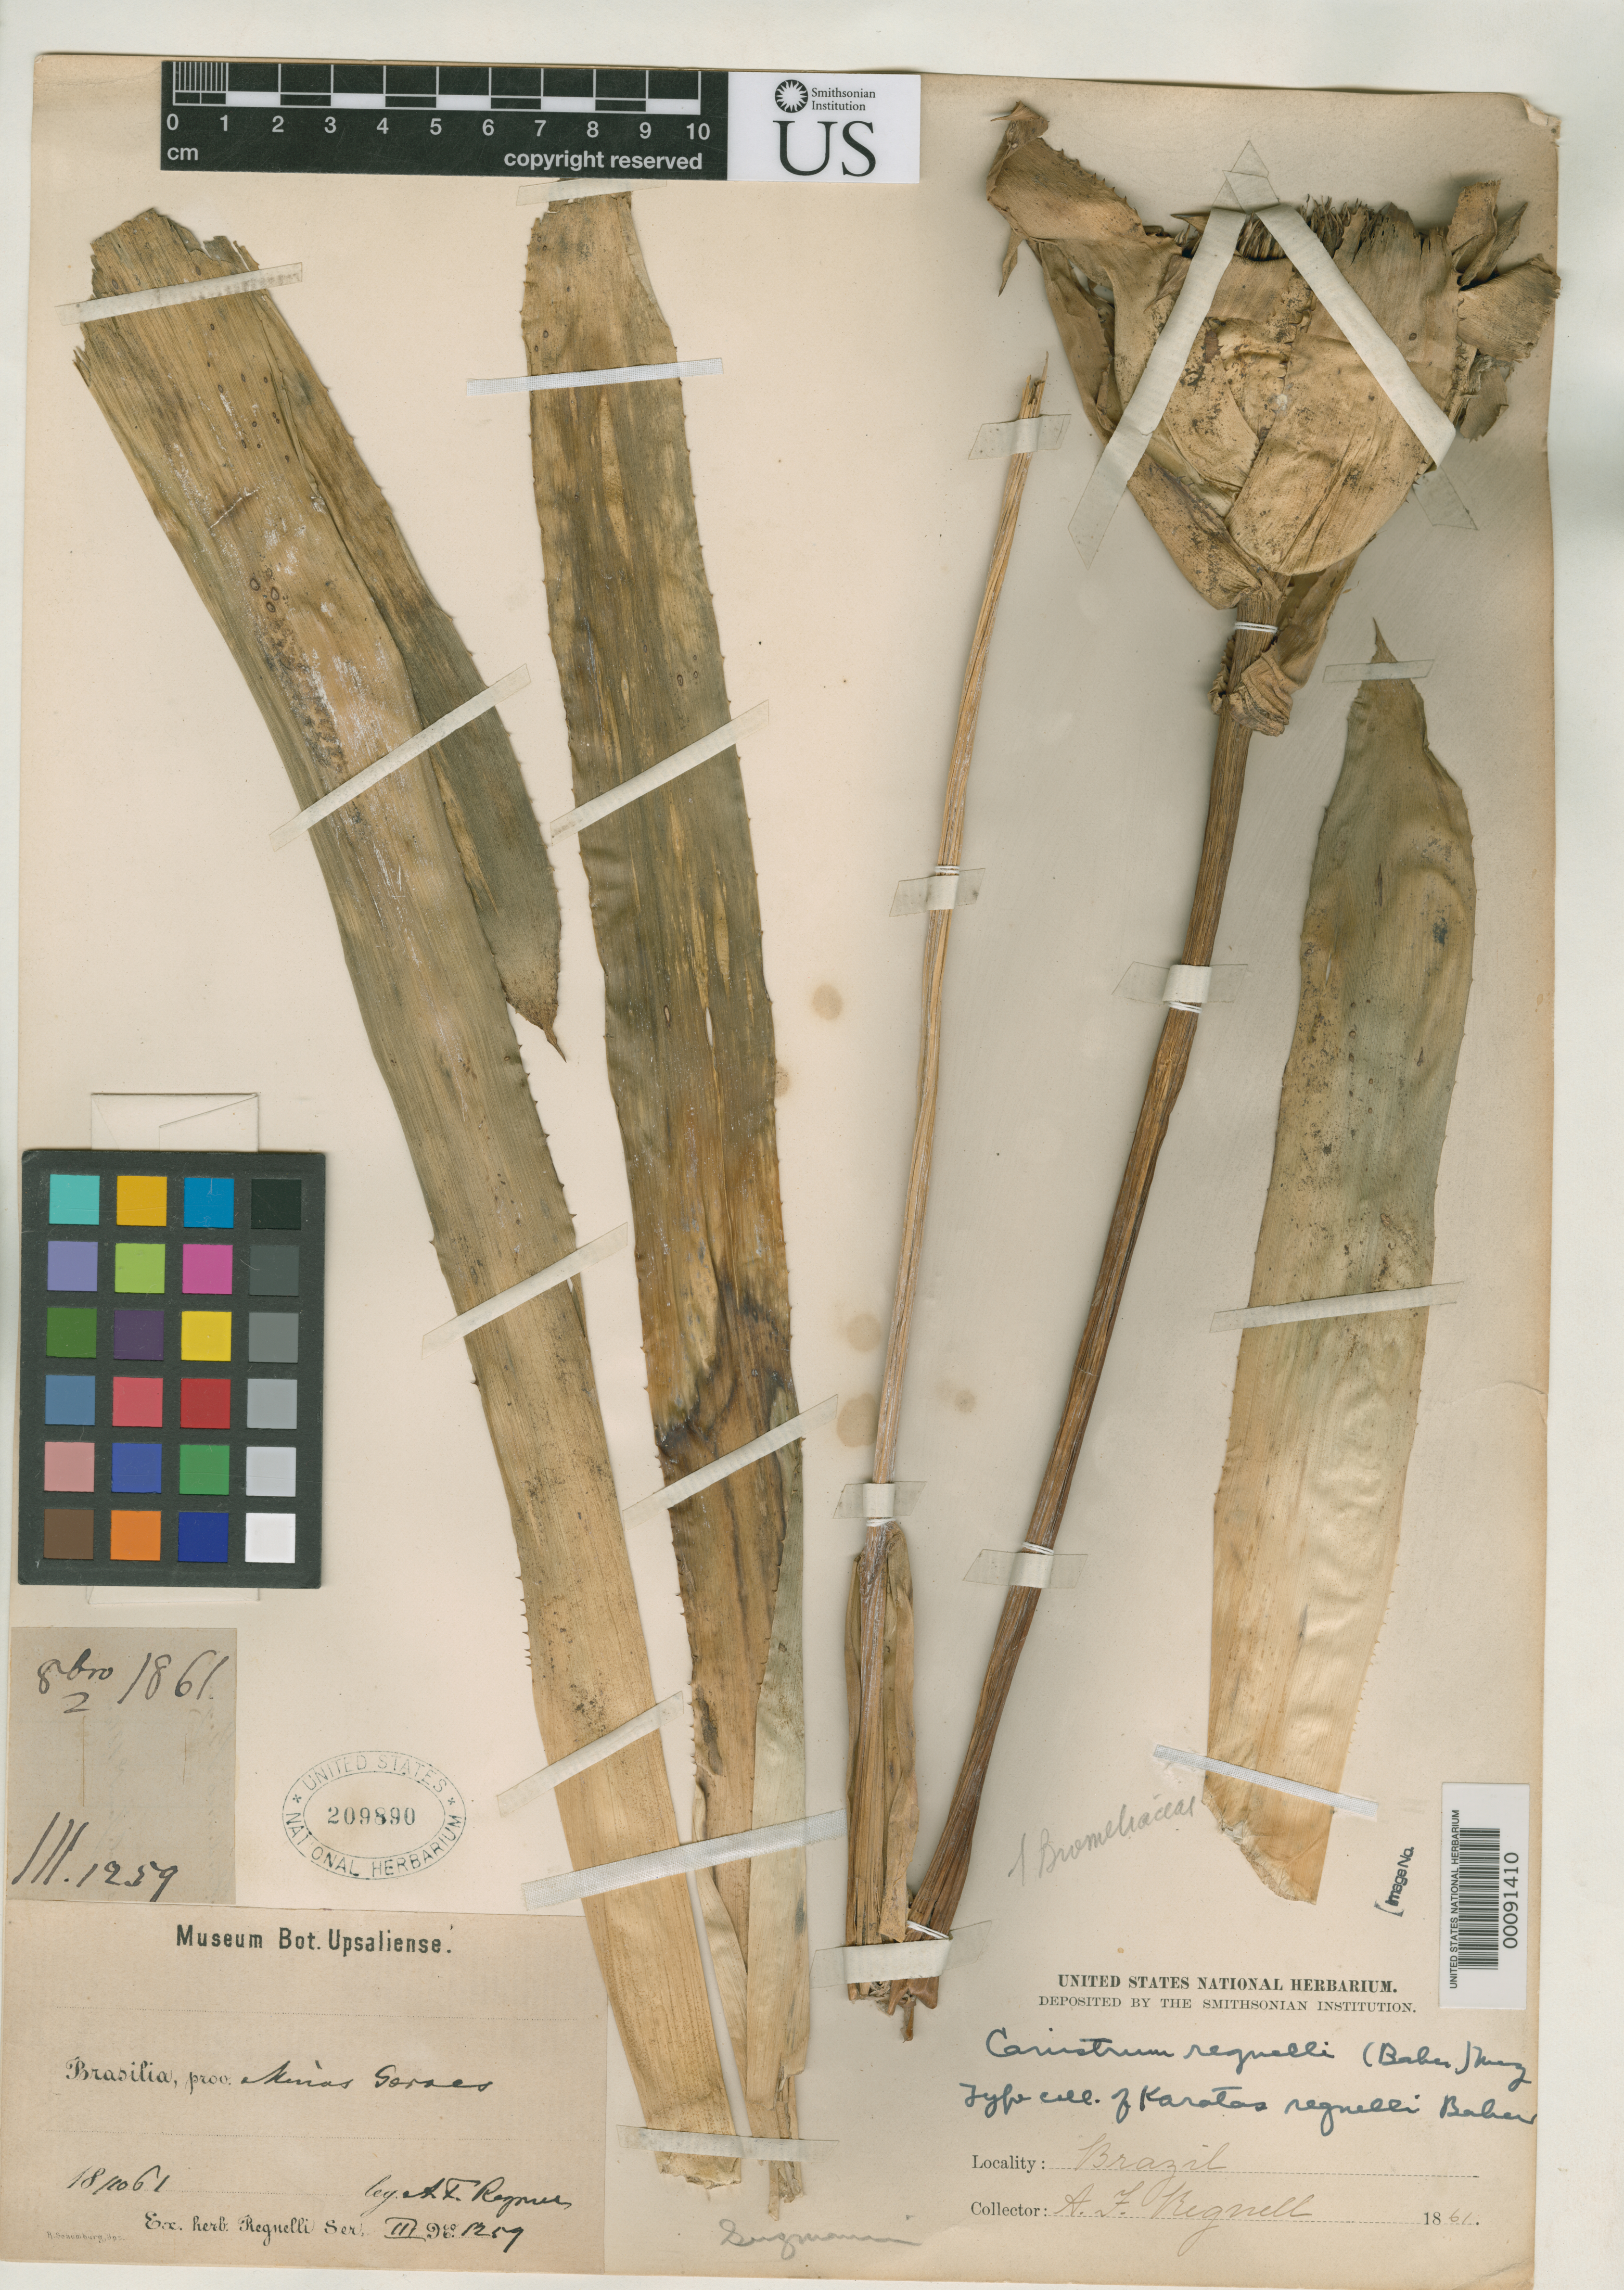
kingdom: Plantae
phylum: Tracheophyta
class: Liliopsida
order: Poales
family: Bromeliaceae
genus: Karatas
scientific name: Karatas regnelli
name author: Baker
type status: Type Collection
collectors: A. F. Regnell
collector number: III 1259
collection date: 1861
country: Brazil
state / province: Minas Gerais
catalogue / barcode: US 209890